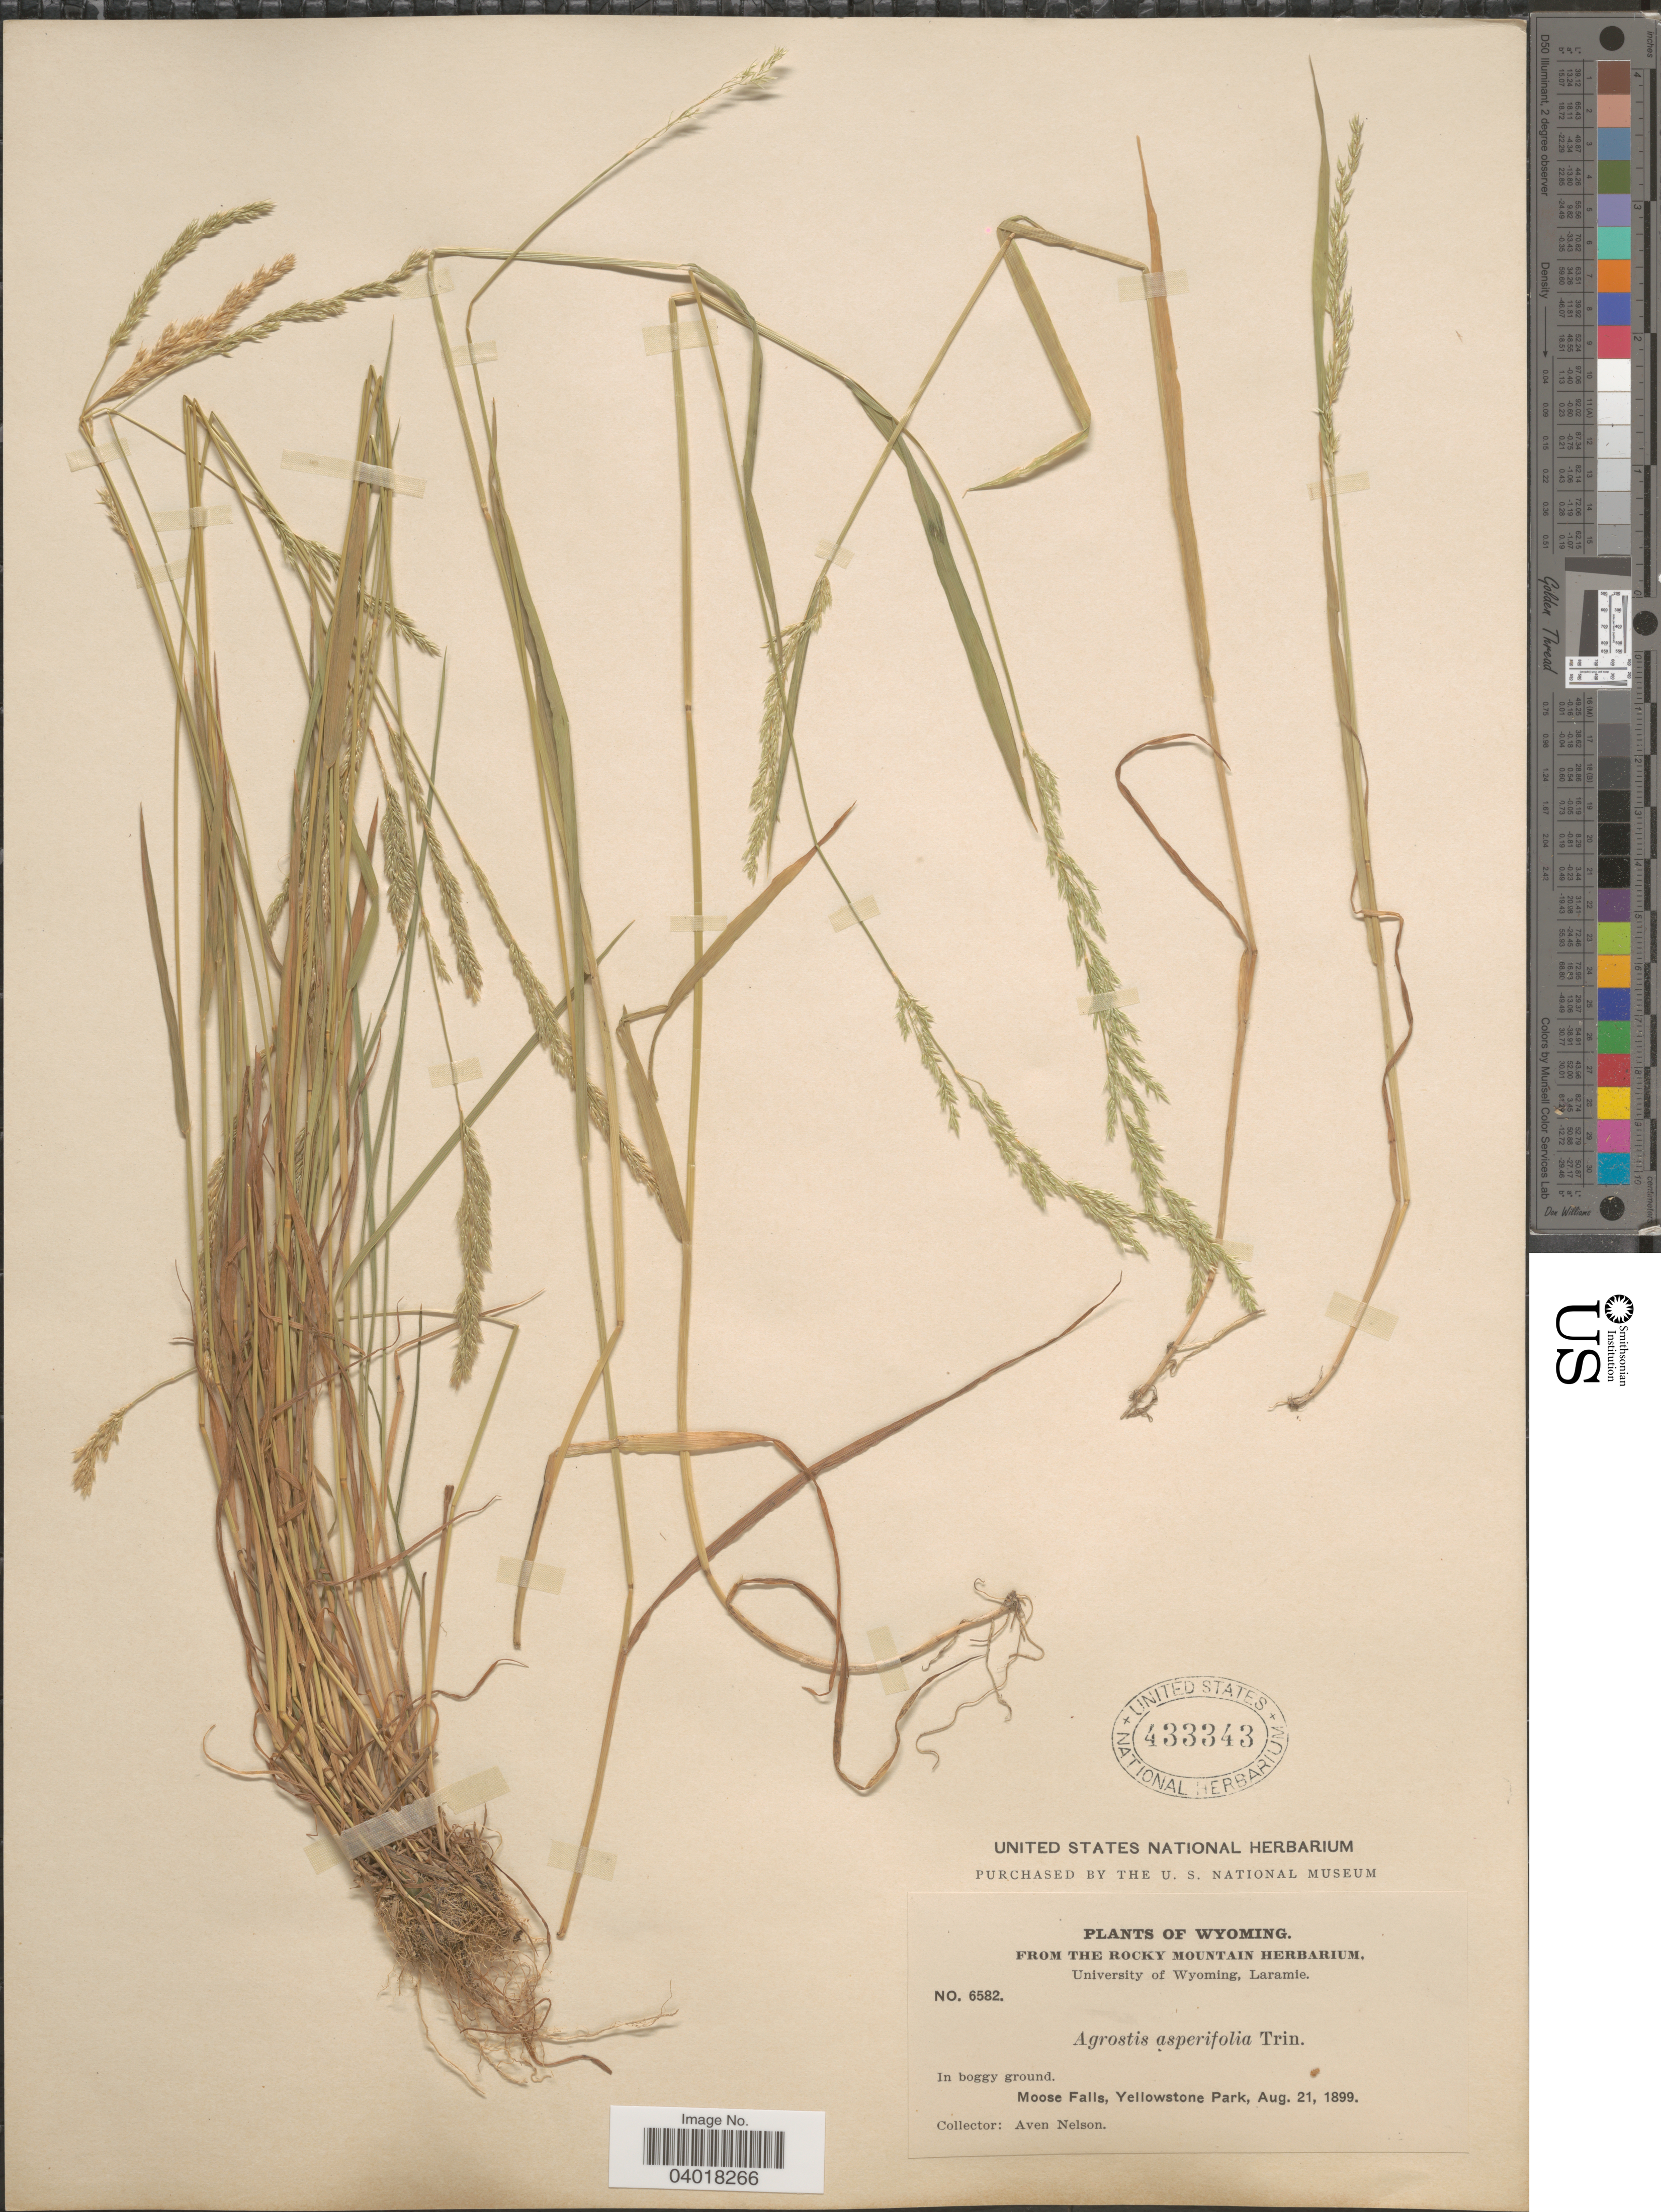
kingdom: Plantae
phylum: Tracheophyta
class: Liliopsida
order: Poales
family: Poaceae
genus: Agrostis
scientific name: Agrostis exarata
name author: Trin.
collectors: A. Nelson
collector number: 6582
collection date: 1899-08-21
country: United States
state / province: Wyoming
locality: Moose Falls, Yellowstone Park.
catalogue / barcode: US 433343